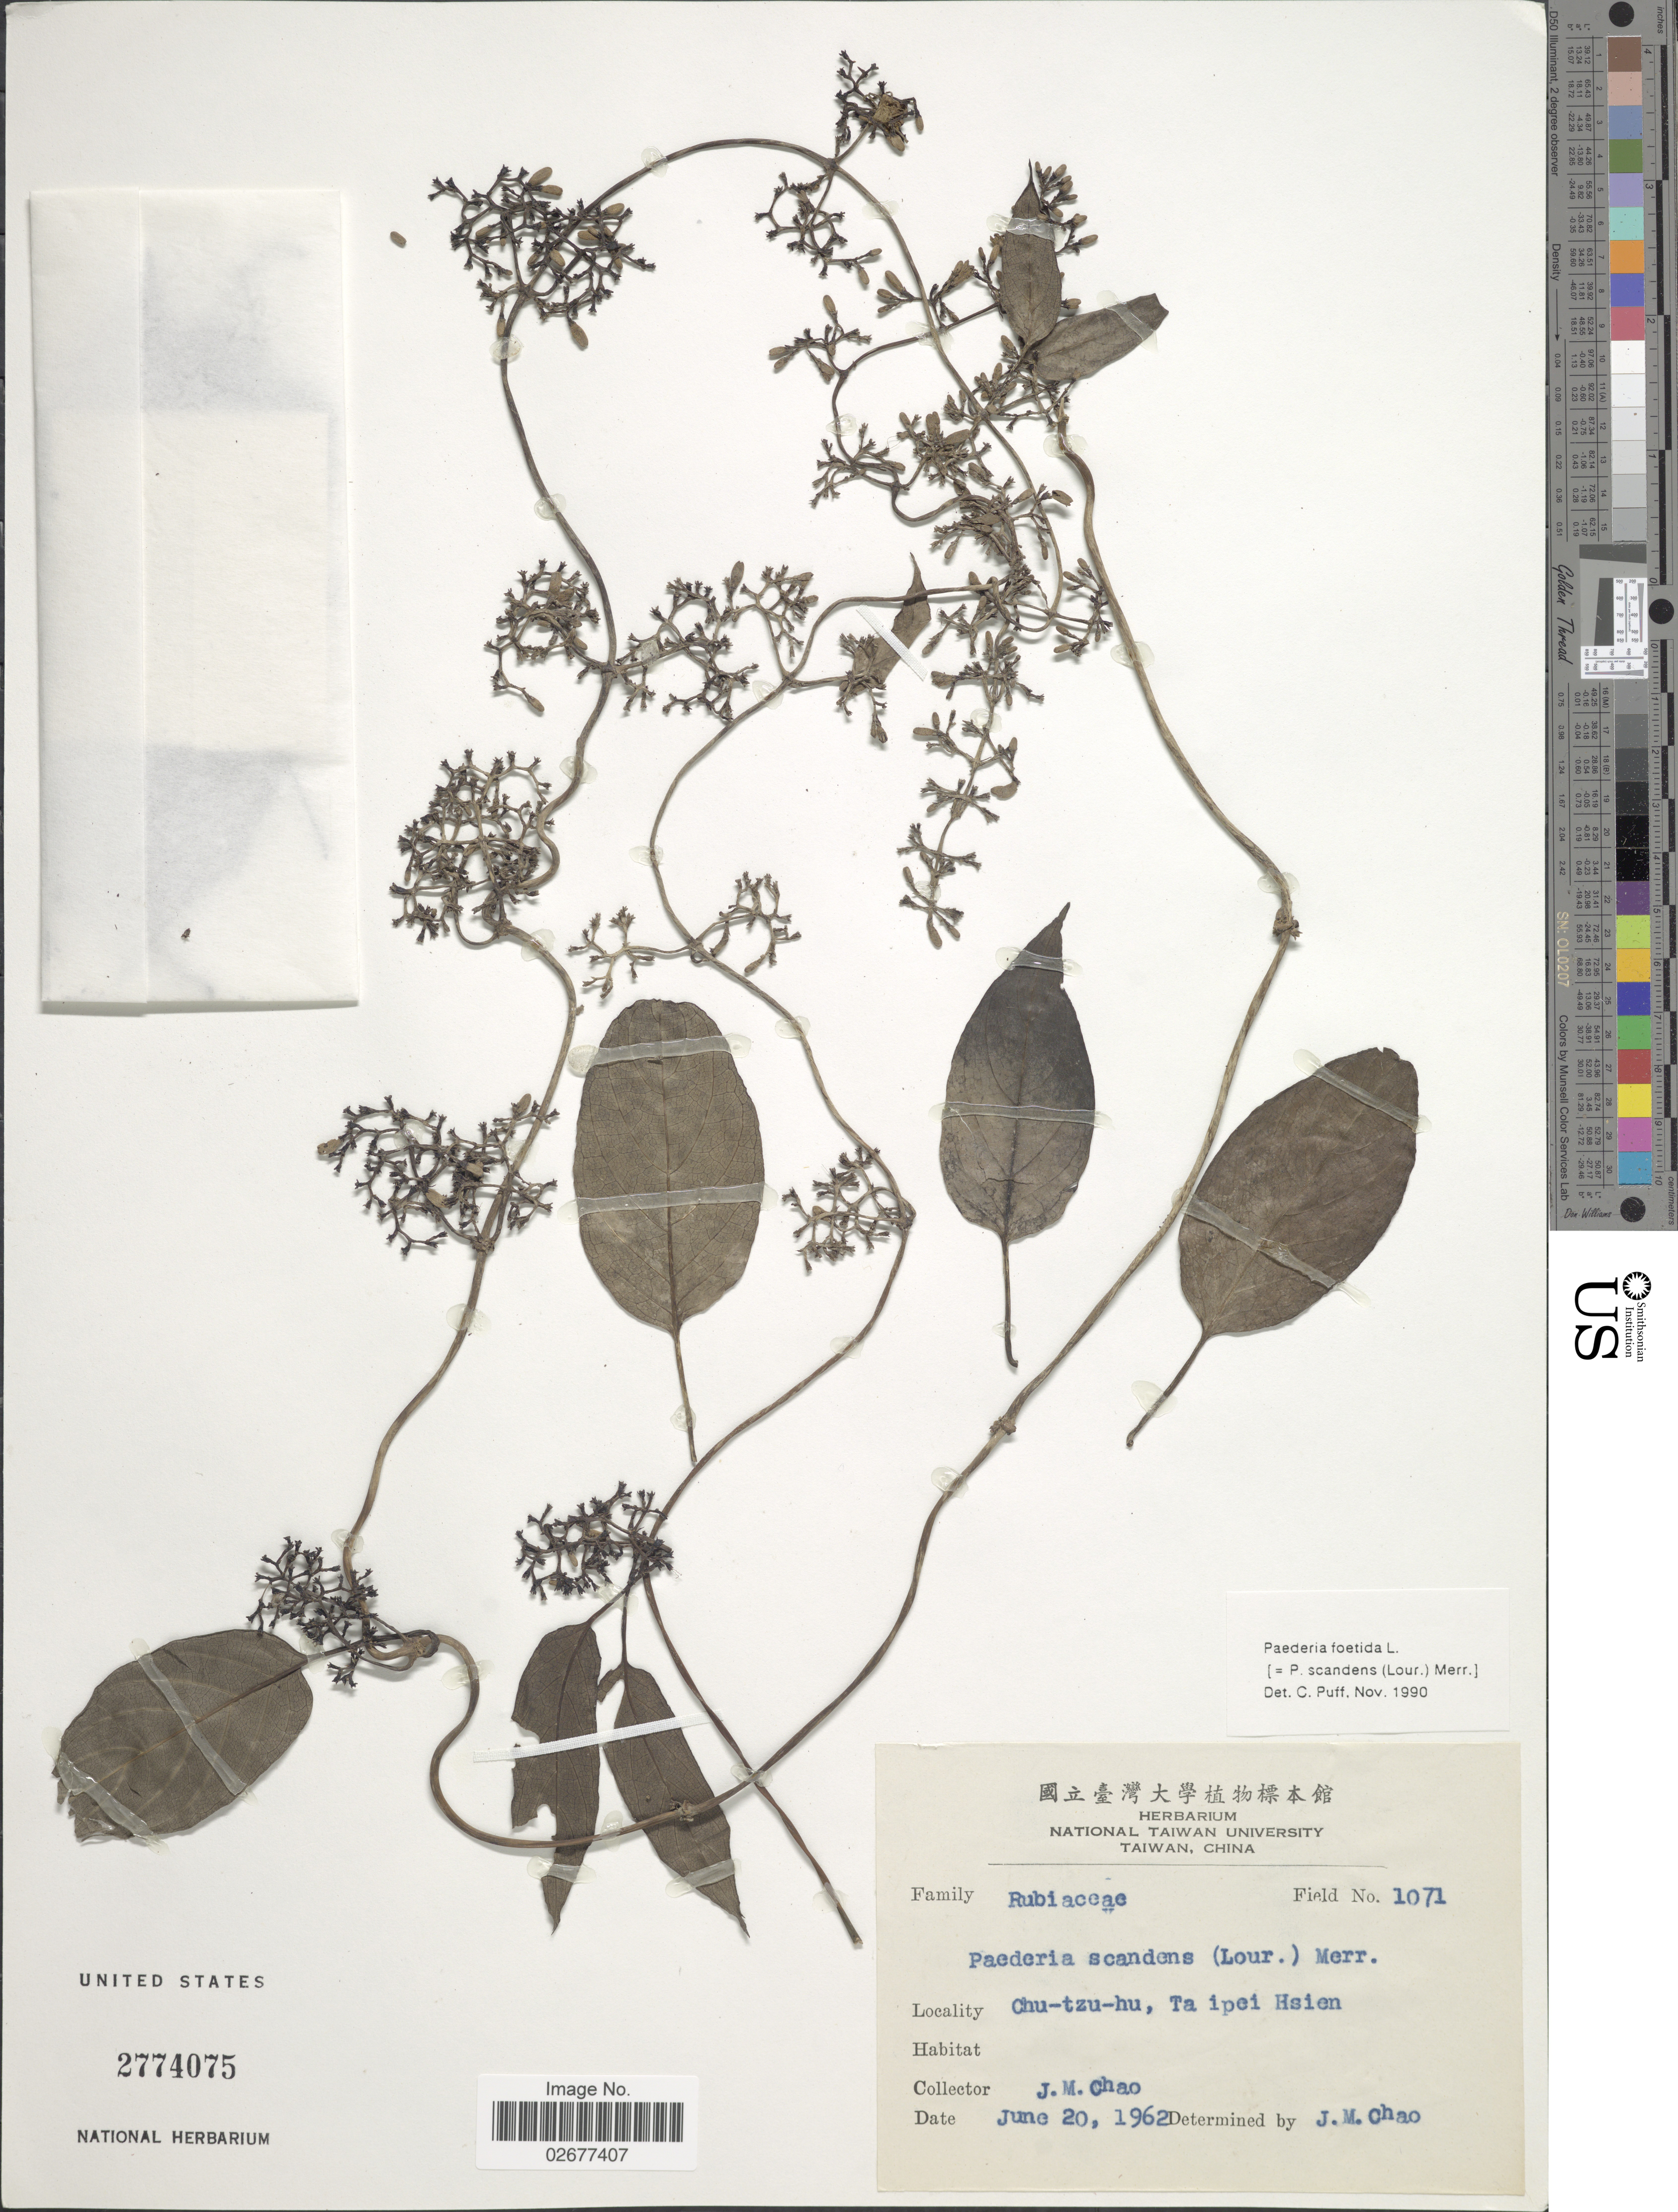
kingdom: Plantae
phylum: Tracheophyta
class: Magnoliopsida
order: Gentianales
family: Rubiaceae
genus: Paederia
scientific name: Paederia foetida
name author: L.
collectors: J. Chao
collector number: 1071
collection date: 1962-06-20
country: Taiwan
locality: Chu-tzu-hu, Ta ipei Hsien.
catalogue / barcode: US 2774075